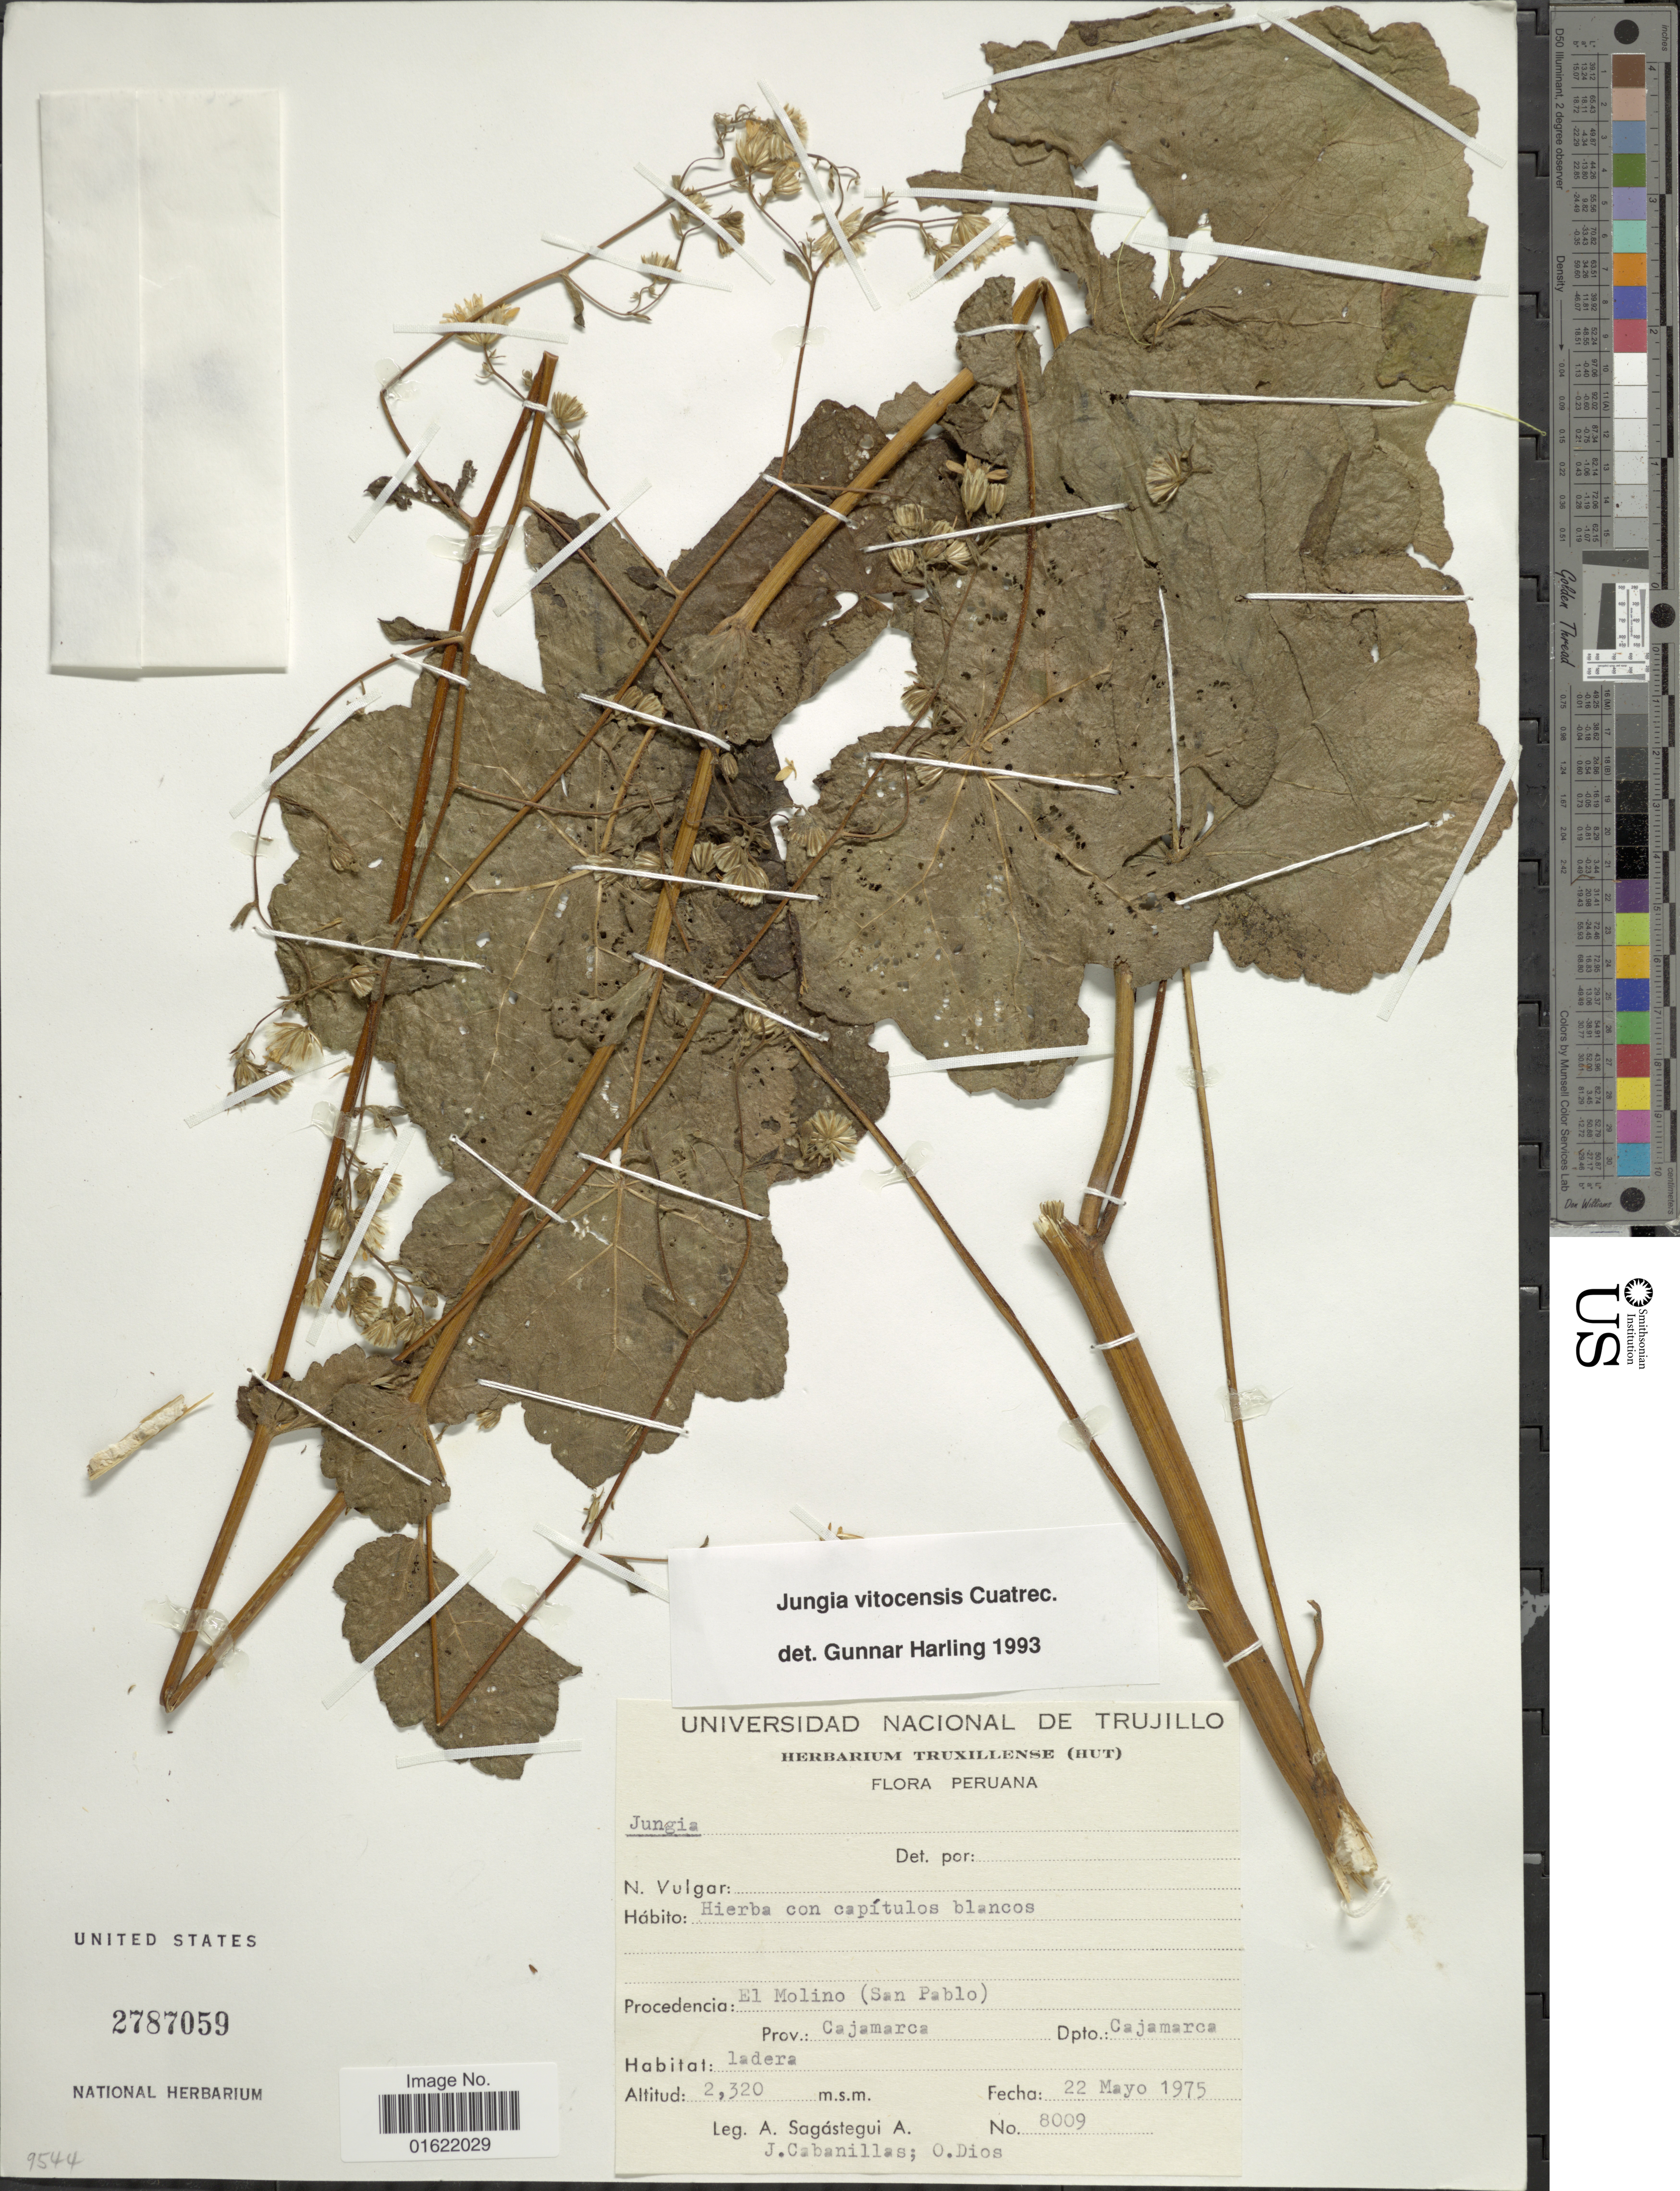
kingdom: Plantae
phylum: Tracheophyta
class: Magnoliopsida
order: Asterales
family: Asteraceae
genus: Jungia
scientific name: Jungia vitocensis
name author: Cuatrec.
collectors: A. Sagástegui A., J. Cabanillas & O. Dios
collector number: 8009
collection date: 1975-05-22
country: Peru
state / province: Cajamarca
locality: El Molina ( San Pablo)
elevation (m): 2320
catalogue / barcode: US 2787059